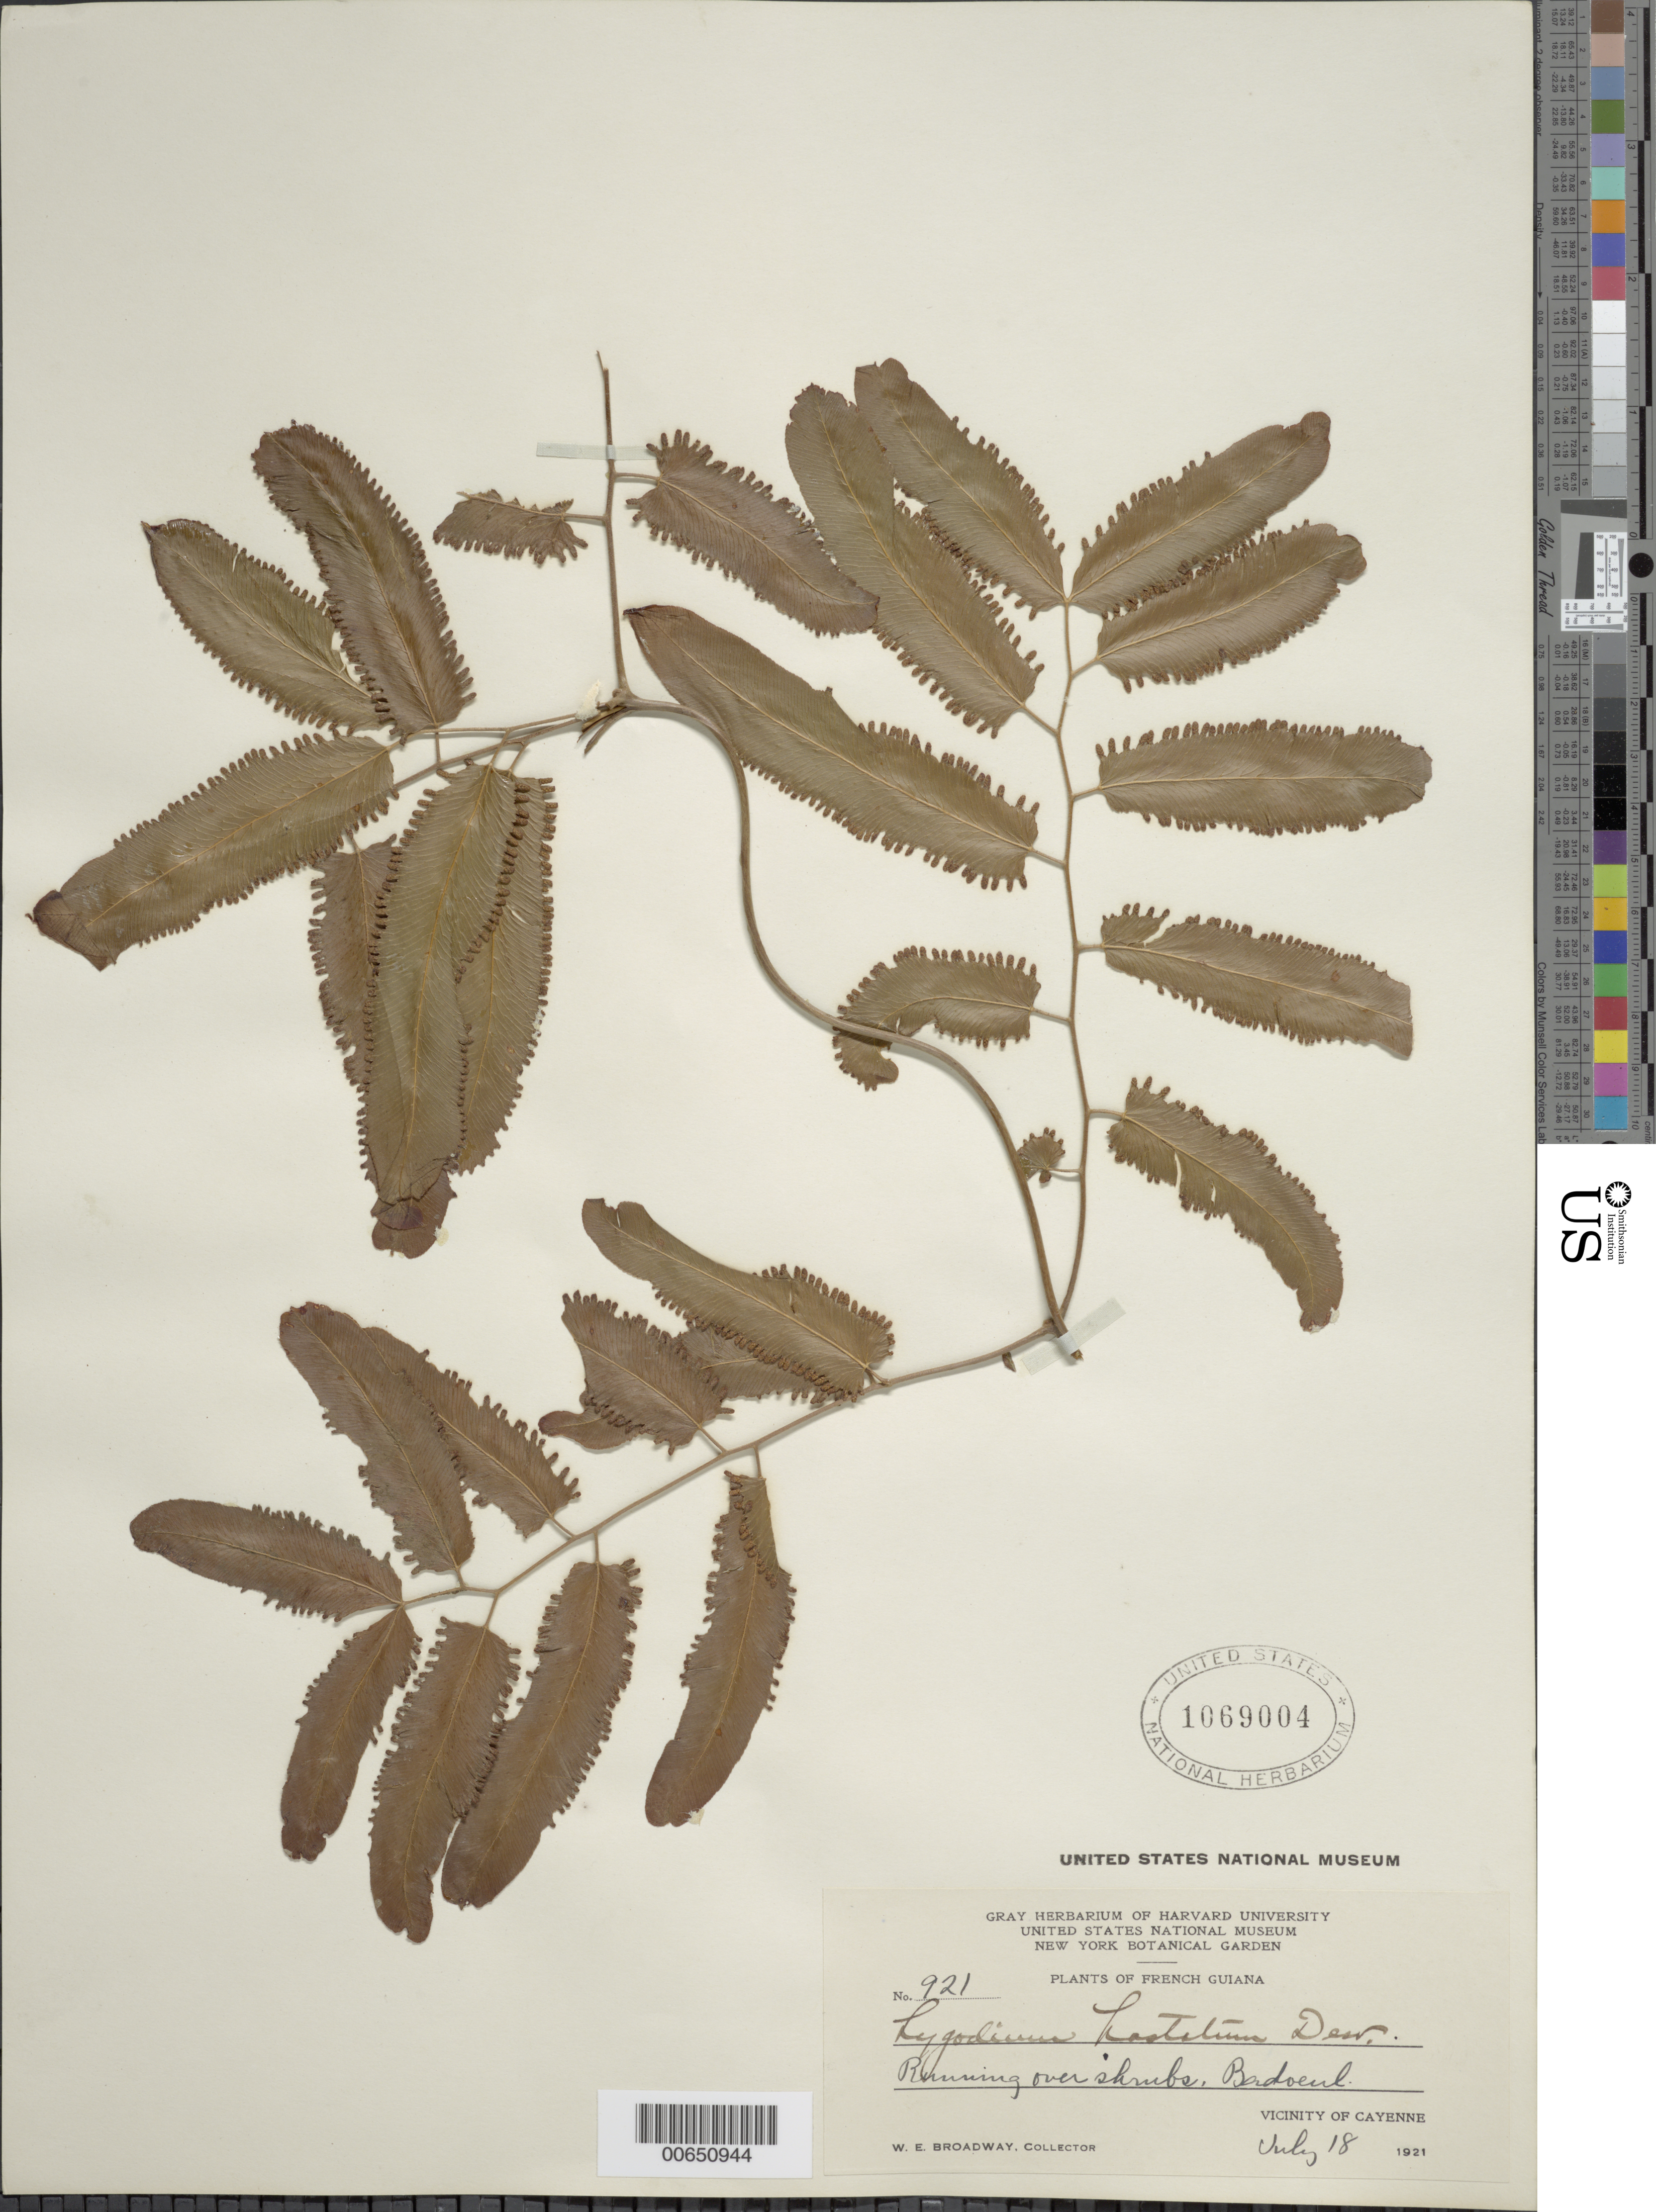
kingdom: Plantae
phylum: Tracheophyta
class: Polypodiopsida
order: Schizaeales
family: Lygodiaceae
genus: Lygodium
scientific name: Lygodium volubile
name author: Sw.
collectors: W. E. Broadway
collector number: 921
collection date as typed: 18-Jul-21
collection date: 1921-07-18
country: French Guiana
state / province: Cayenne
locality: Cayenne, vic., Badoeul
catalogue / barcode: US 1069004